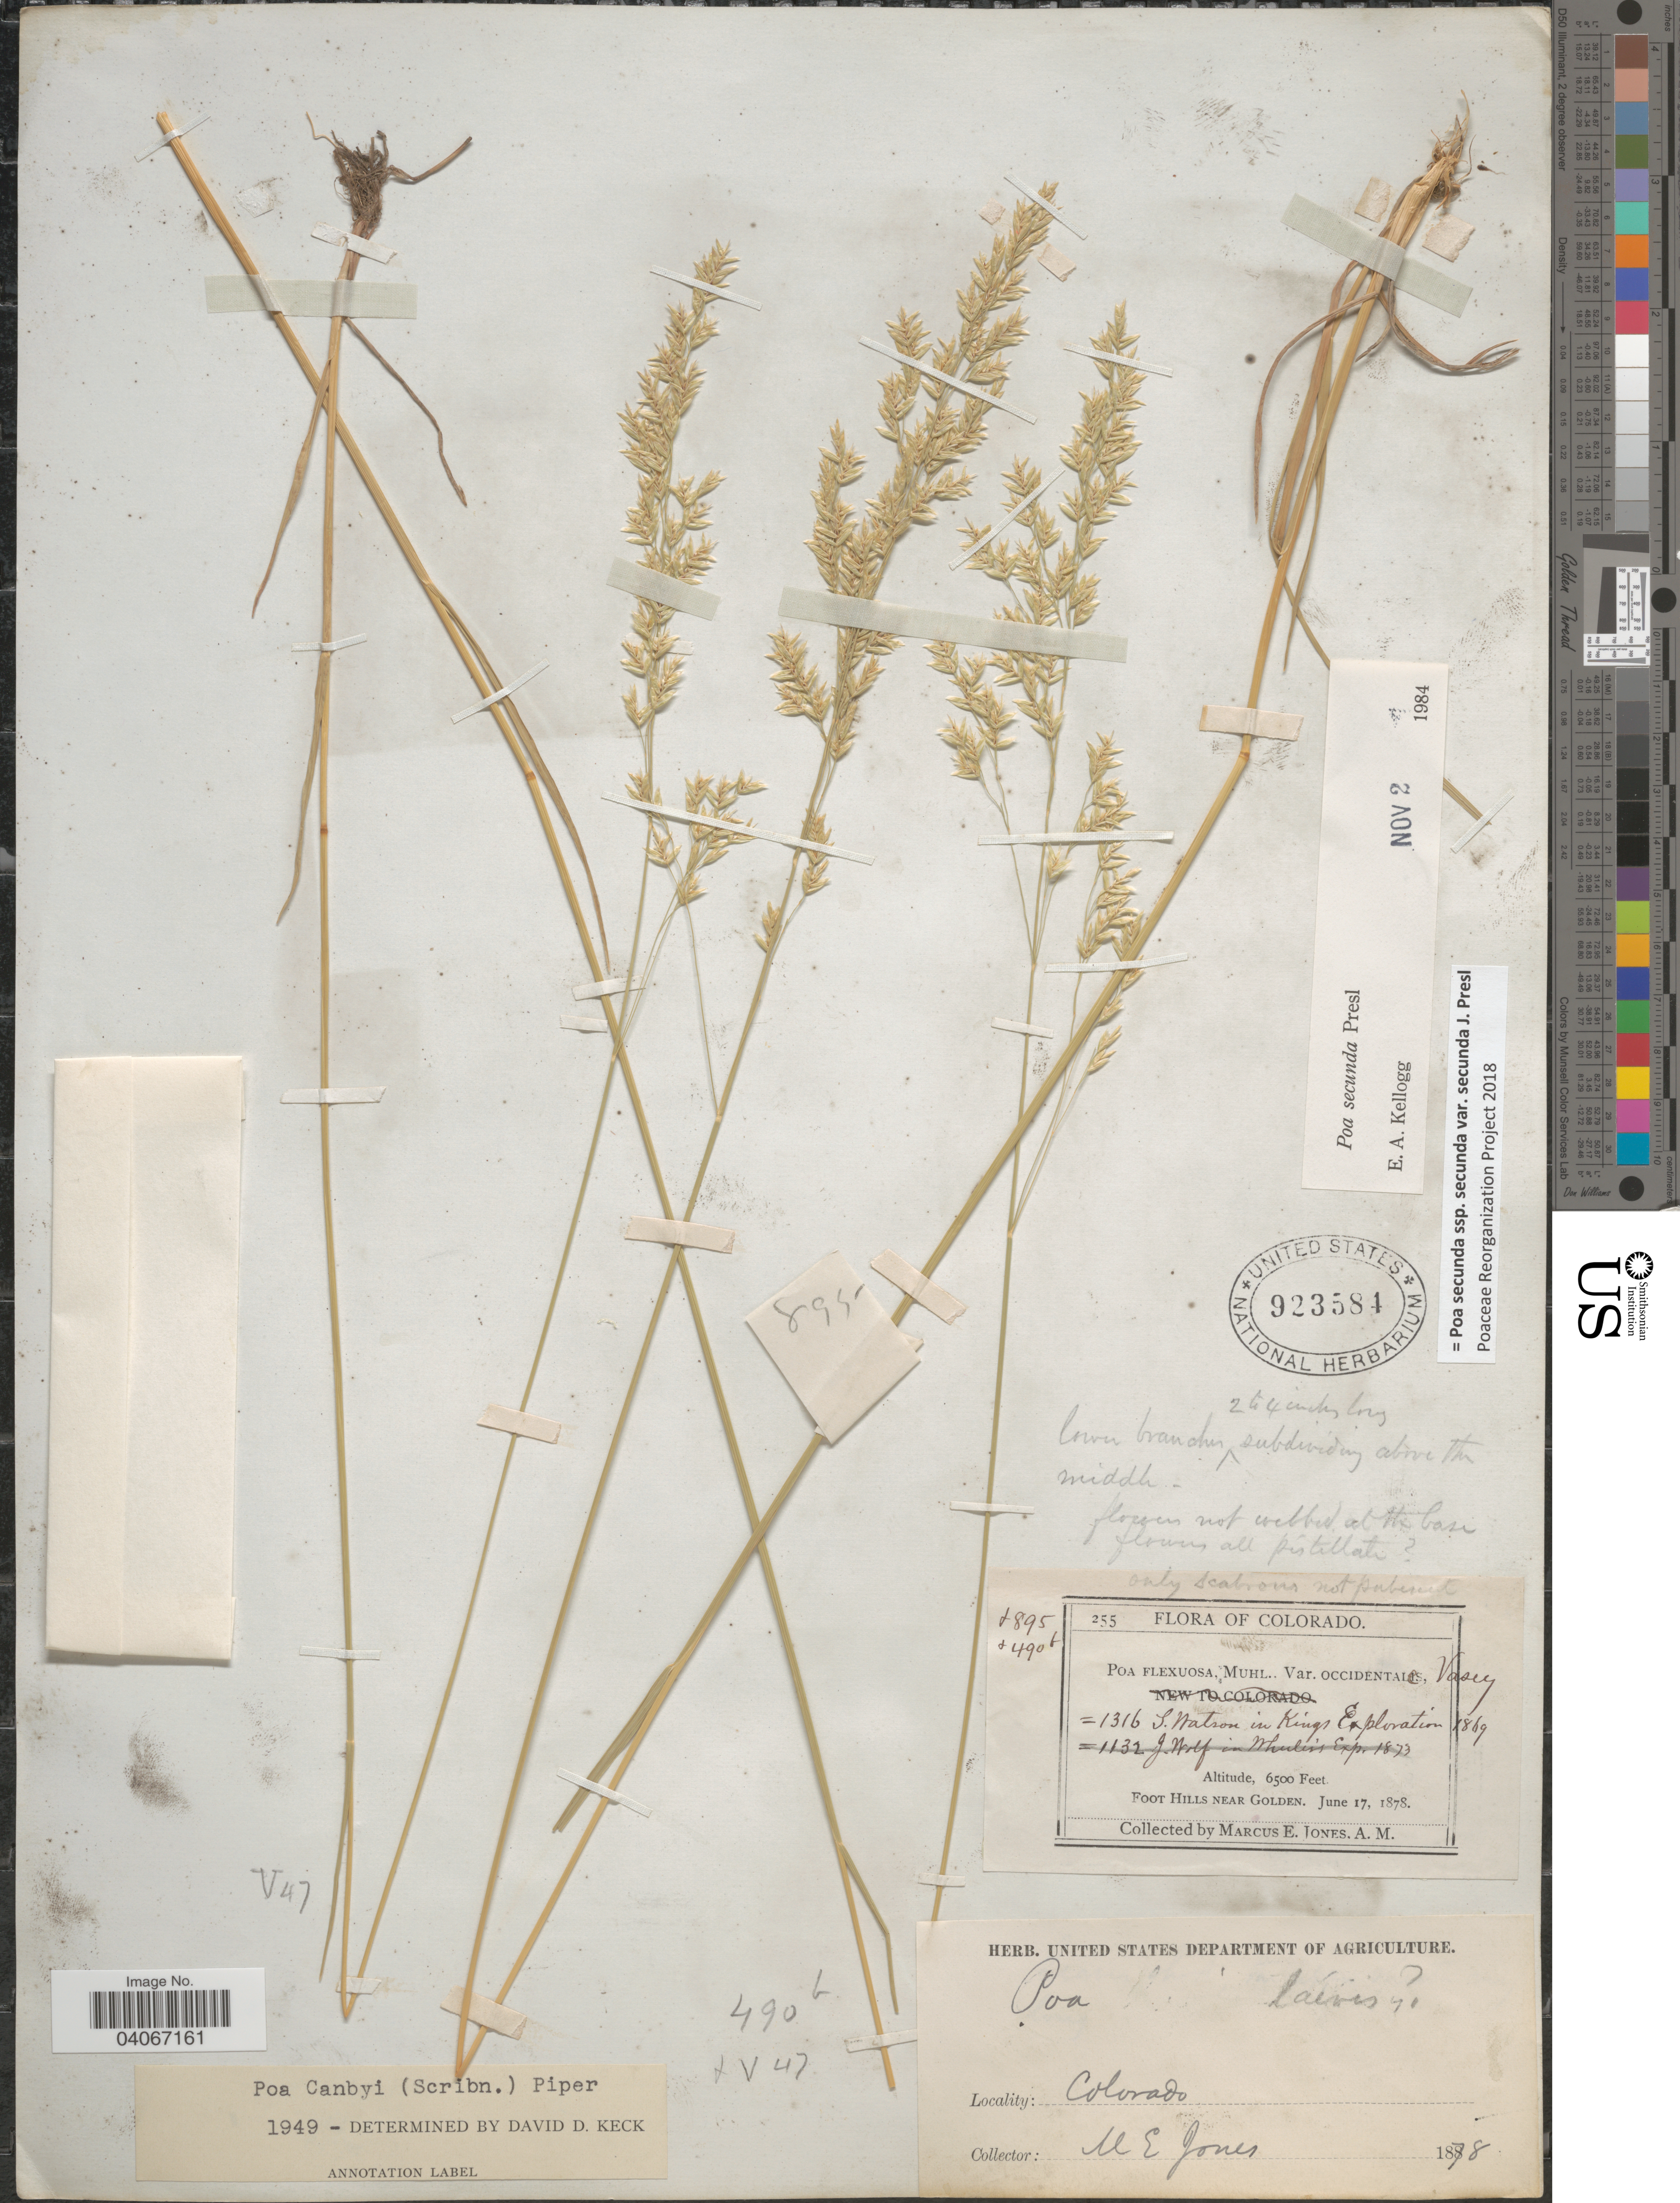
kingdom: Plantae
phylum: Tracheophyta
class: Liliopsida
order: Poales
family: Poaceae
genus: Poa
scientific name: Poa secunda subsp. secunda var. secunda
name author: J. Presl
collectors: M. E. Jones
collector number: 255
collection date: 1878-06-17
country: United States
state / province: Colorado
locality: Kings Exploration 1869. Foot Hills near Golden.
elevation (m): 1981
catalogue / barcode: US 923584